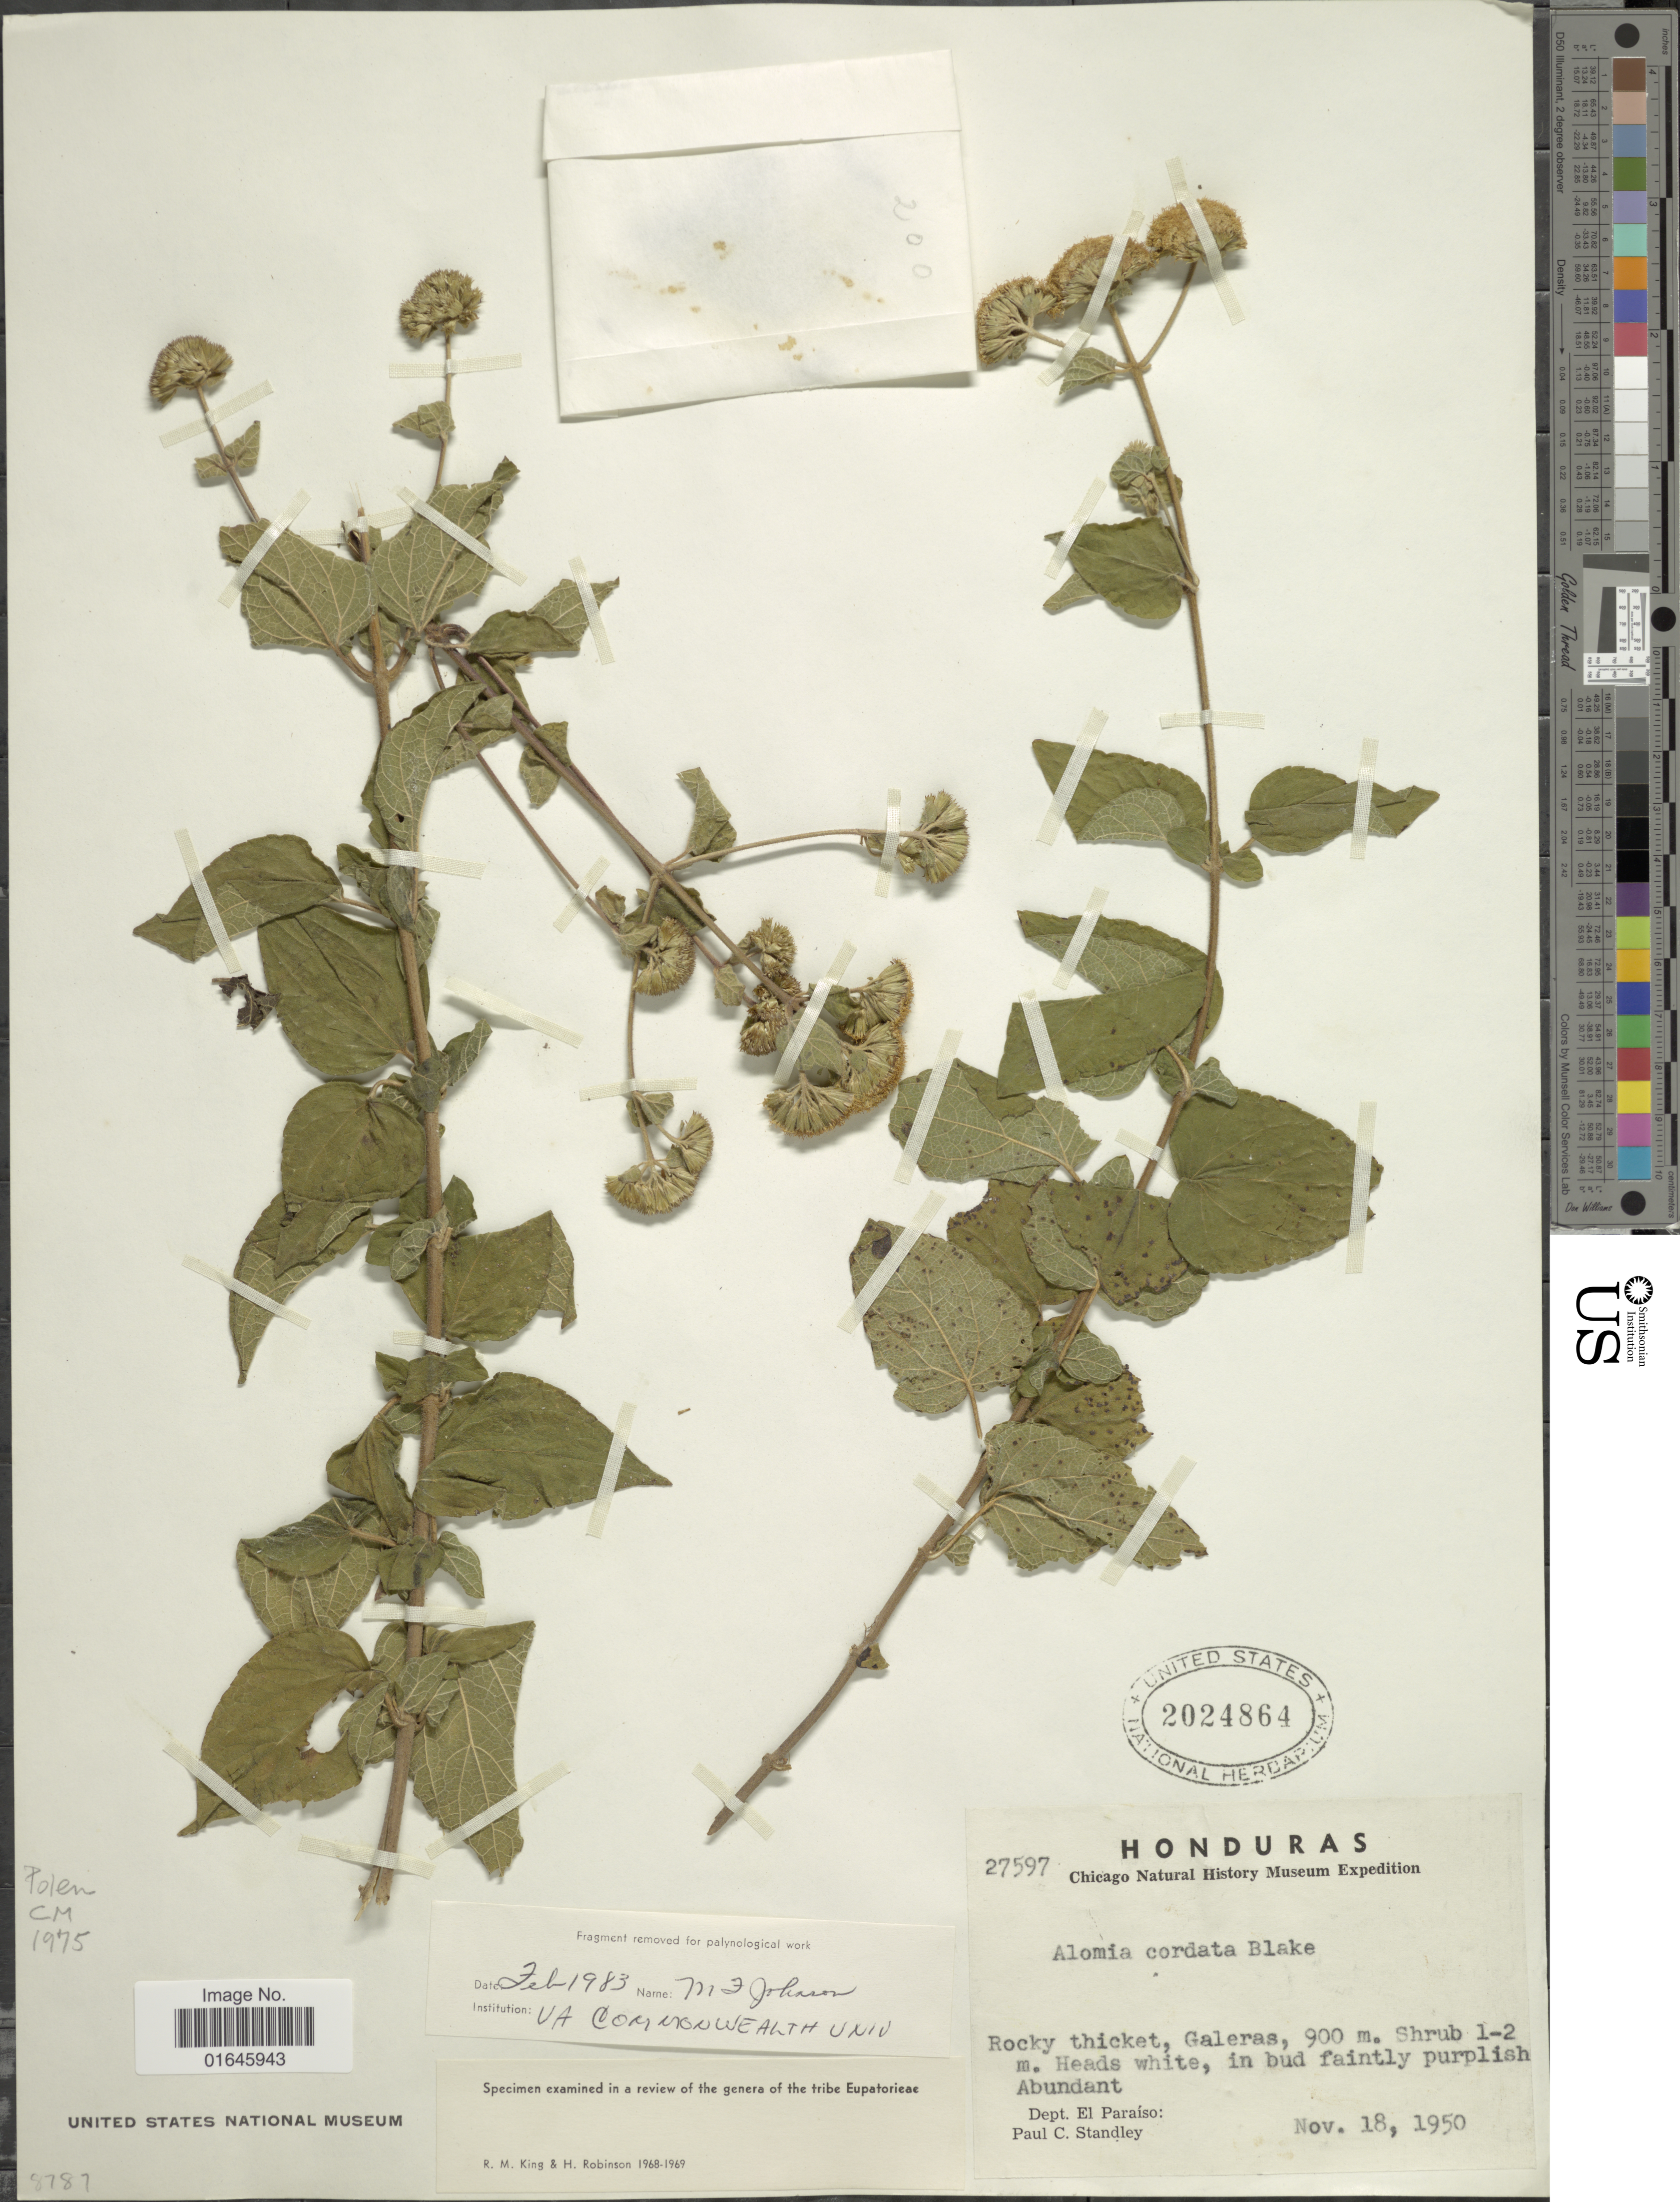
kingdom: Plantae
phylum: Tracheophyta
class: Magnoliopsida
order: Asterales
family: Asteraceae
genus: Blakeanthus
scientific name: Blakeanthus cordatus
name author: (Blake) R.M. King & H. Rob.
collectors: P. C. Standley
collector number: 27597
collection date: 1950-11-18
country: Honduras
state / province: El Paraíso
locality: Dept. El Paraiso Rocky thicket, Galeras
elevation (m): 900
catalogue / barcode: US 2024864